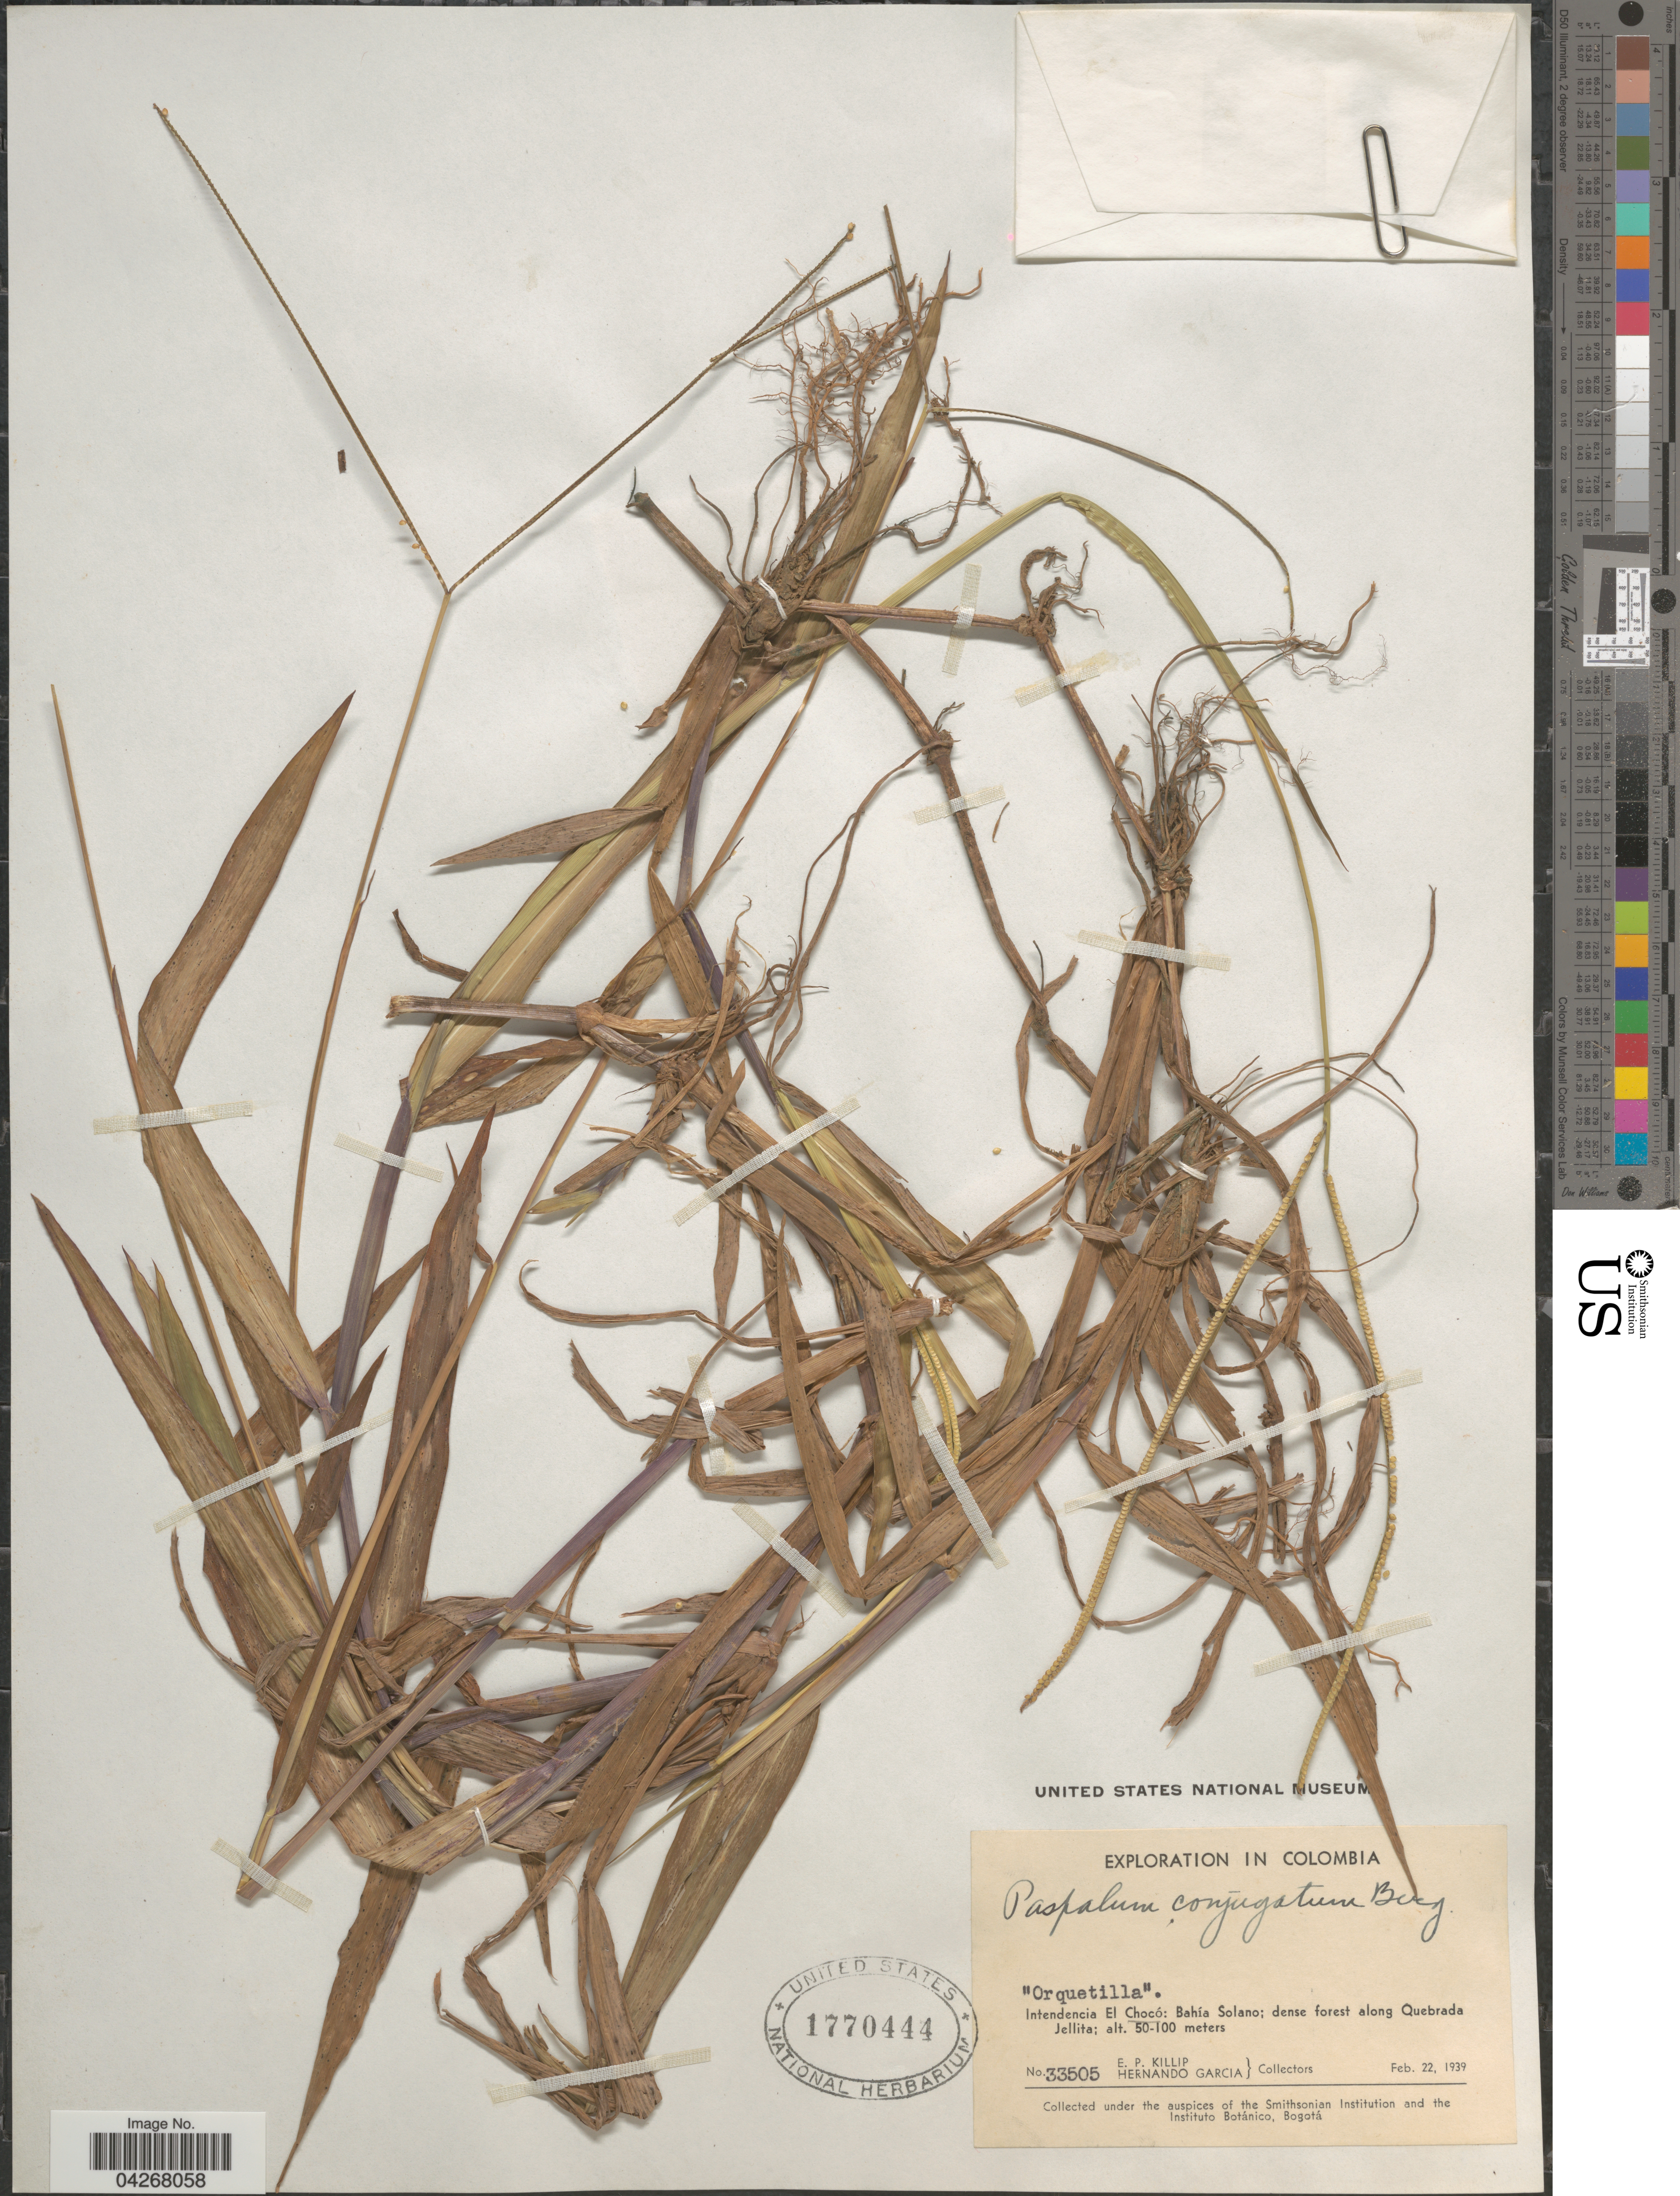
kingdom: Plantae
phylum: Tracheophyta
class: Liliopsida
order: Poales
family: Poaceae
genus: Paspalum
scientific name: Paspalum conjugatum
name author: P.J. Bergius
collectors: E. P. Killip & H. Garcia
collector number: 33505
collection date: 1939-02-22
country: Colombia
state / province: Chocó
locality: Exploration in Colombia. Intendencia El Chocó: Bahía Solano; dense forest along Quebrada Jellita.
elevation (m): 50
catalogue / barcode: US 1770444